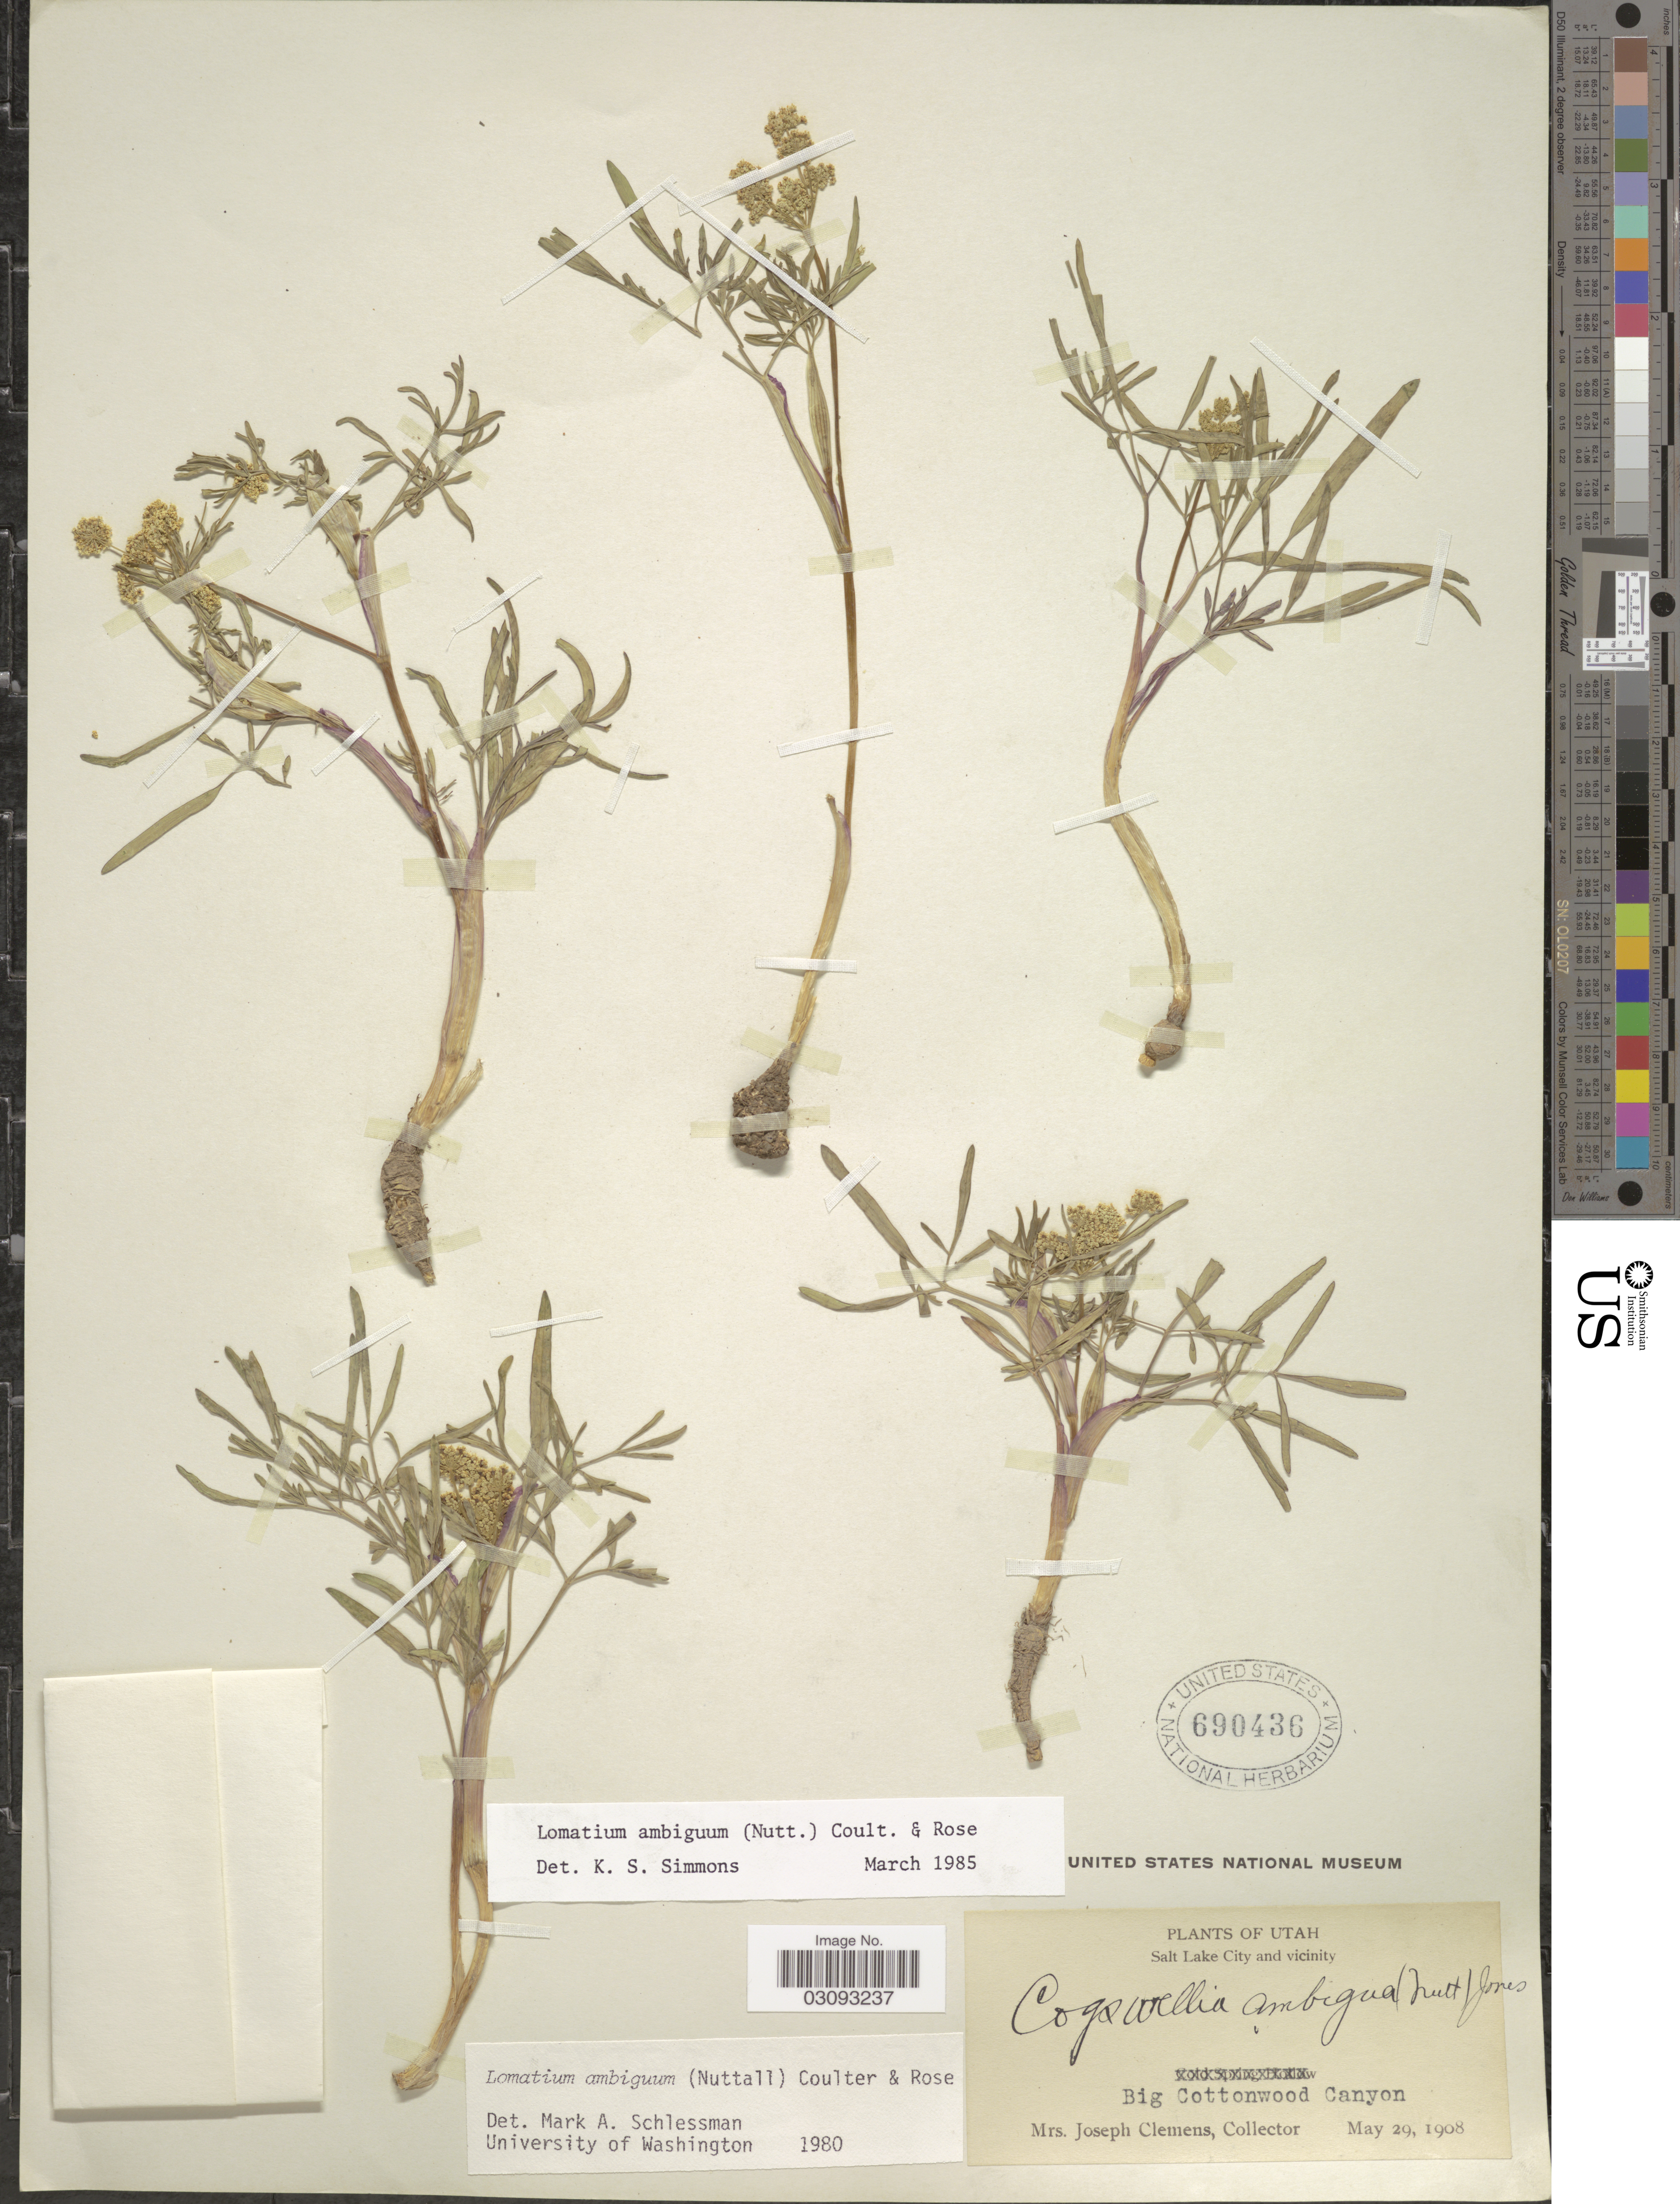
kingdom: Plantae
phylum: Tracheophyta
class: Magnoliopsida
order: Apiales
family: Apiaceae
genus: Lomatium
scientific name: Lomatium ambiguum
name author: (Nutt.) Coult. & Rose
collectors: M. S. Clemens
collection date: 1908-05-29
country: United States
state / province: Utah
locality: Salt Lake City and vicinity. Big Cottonwood Canyon.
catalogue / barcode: US 690436